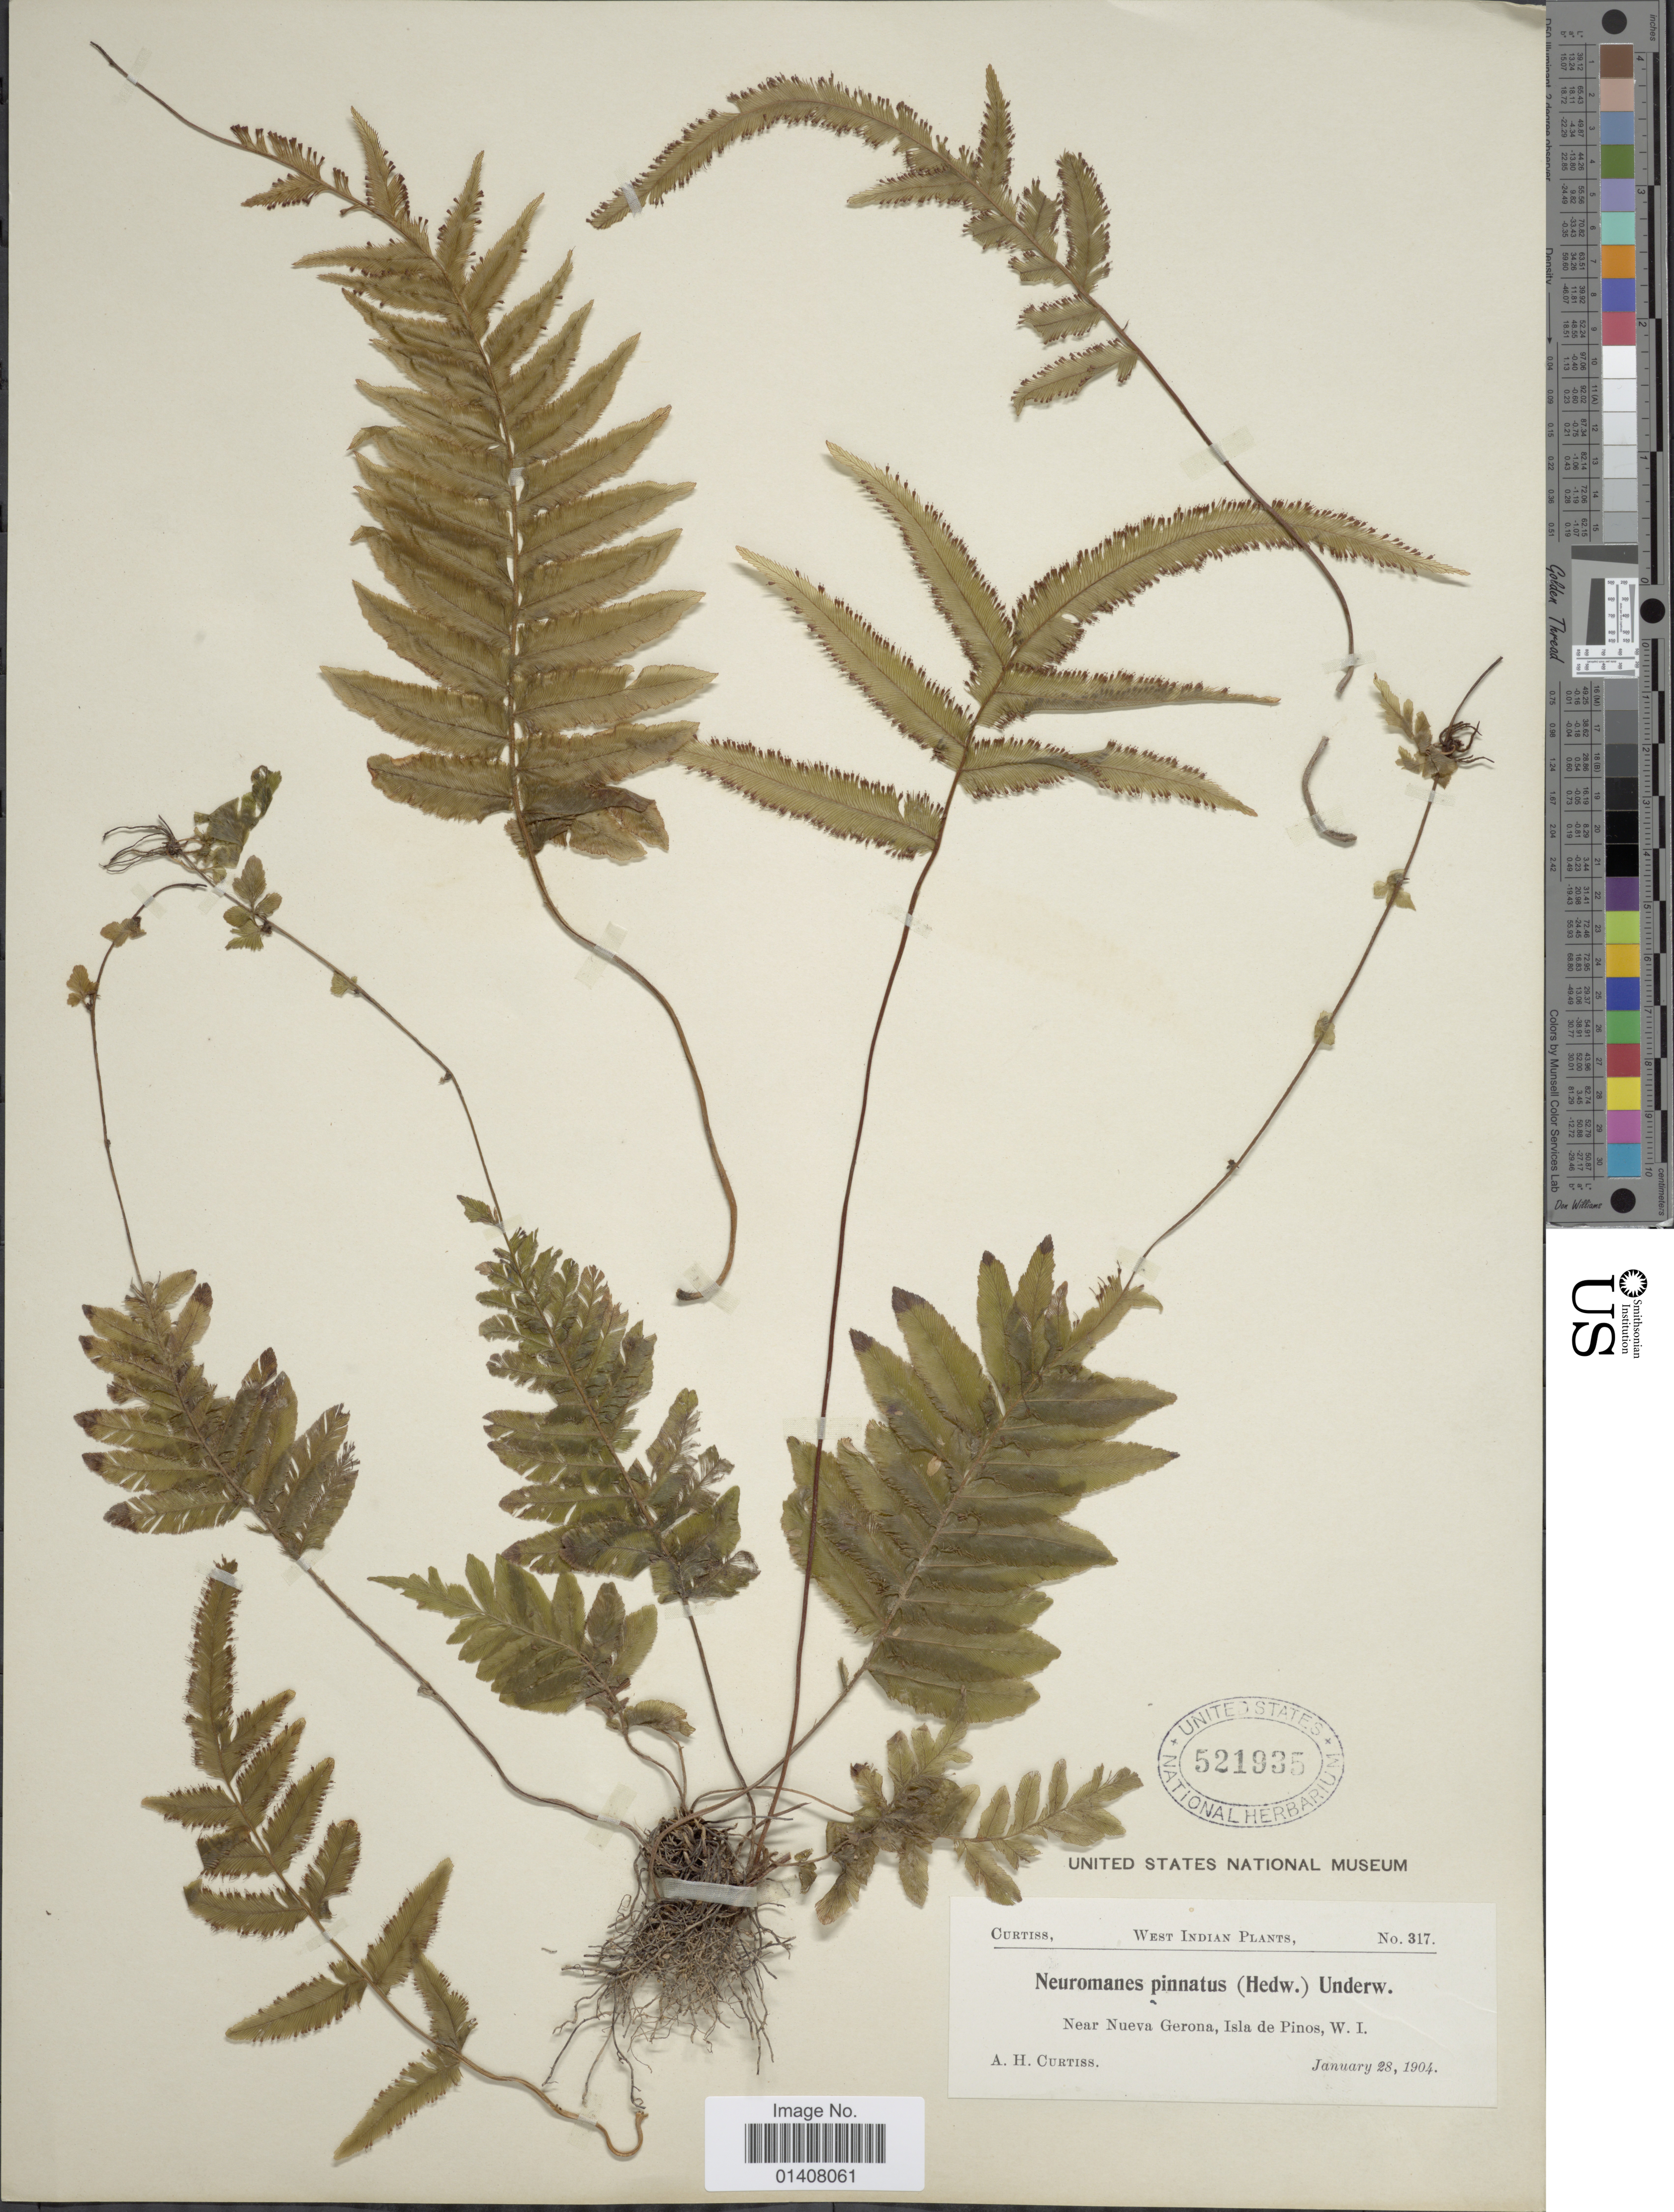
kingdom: Plantae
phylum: Tracheophyta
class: Polypodiopsida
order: Hymenophyllales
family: Hymenophyllaceae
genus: Trichomanes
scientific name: Trichomanes pinnatum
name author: Hedw.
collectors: A. H. Curtiss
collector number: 317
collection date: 1904-01-28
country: Cuba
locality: West Indian Plants, Near Nueva Gerona, Isla de Pinos W.I.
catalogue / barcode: US 521935